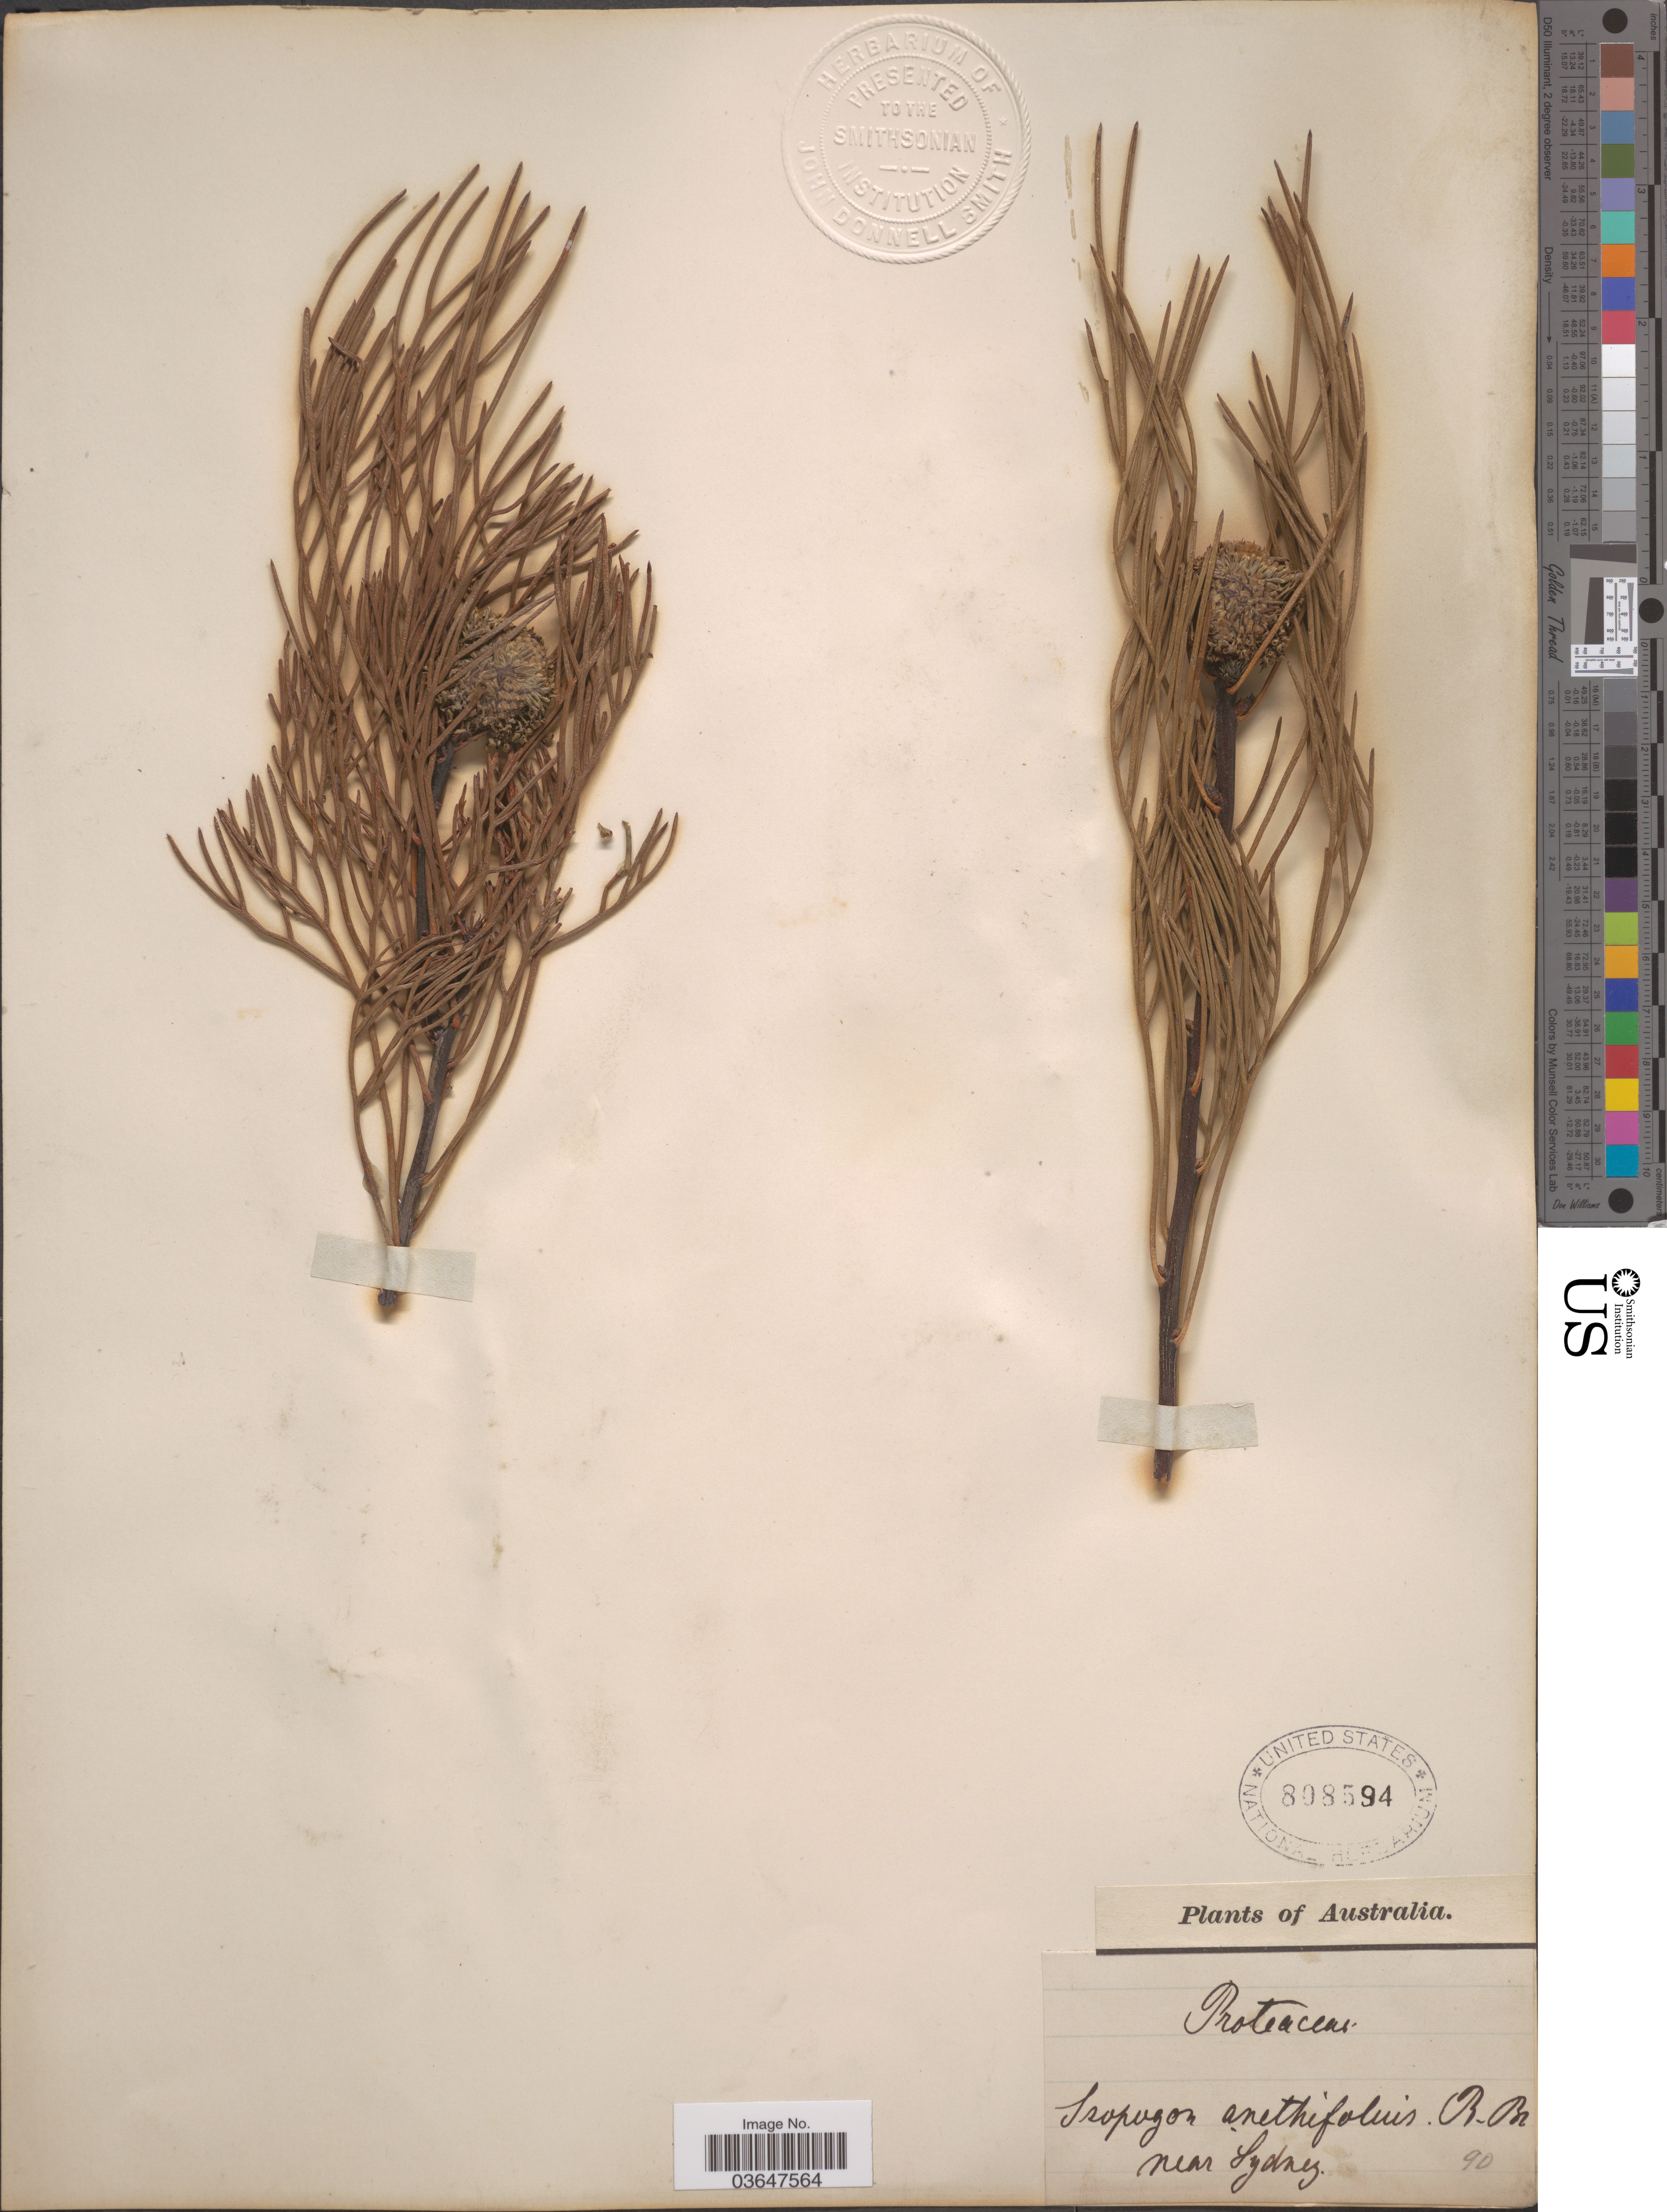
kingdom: Plantae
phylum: Tracheophyta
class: Magnoliopsida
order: Proteales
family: Proteaceae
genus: Isopogon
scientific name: Isopogon anethifolius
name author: Knight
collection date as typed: Transcribed d/m/y: //90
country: Australia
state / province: New South Wales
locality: Near Syndey.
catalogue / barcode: US 808594